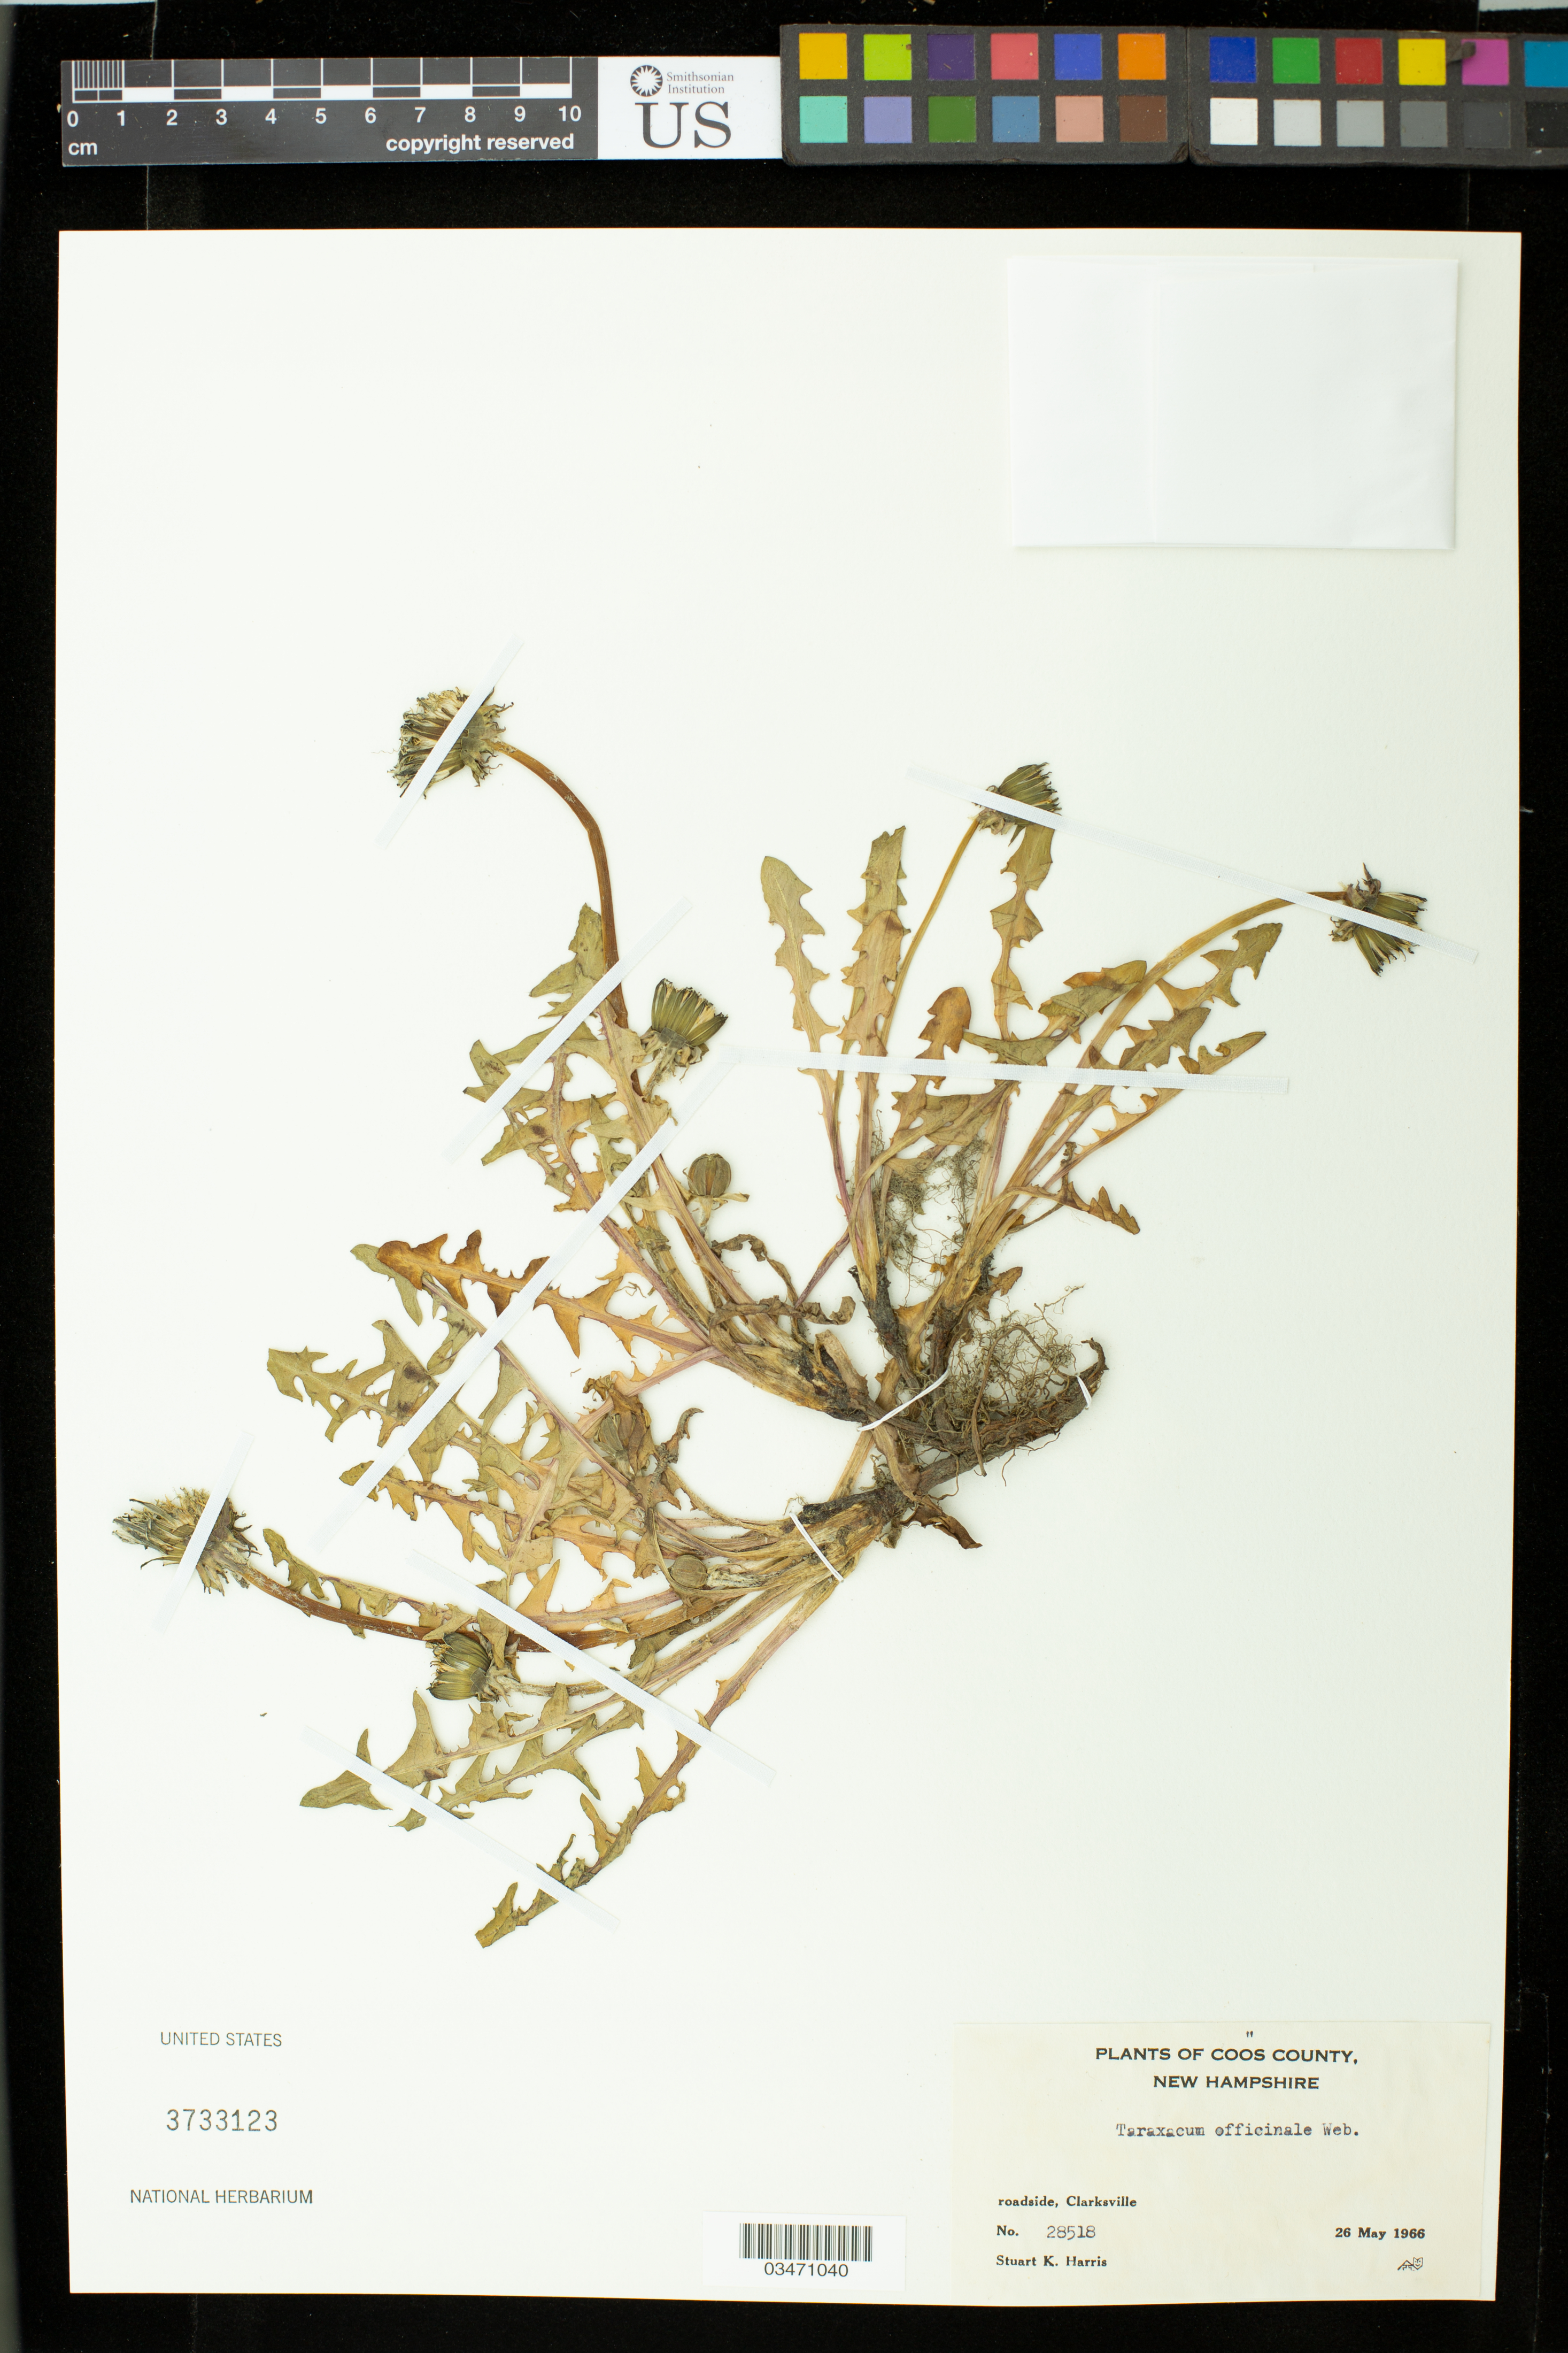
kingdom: Plantae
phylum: Tracheophyta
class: Magnoliopsida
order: Asterales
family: Asteraceae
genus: Taraxacum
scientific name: Taraxacum officinale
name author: G.H. Weber ex F.H. Wigg.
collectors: S. K. Harris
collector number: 28518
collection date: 1966-05-26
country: United States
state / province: New Hampshire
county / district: Coos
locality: Clarksville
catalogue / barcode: US 3733123